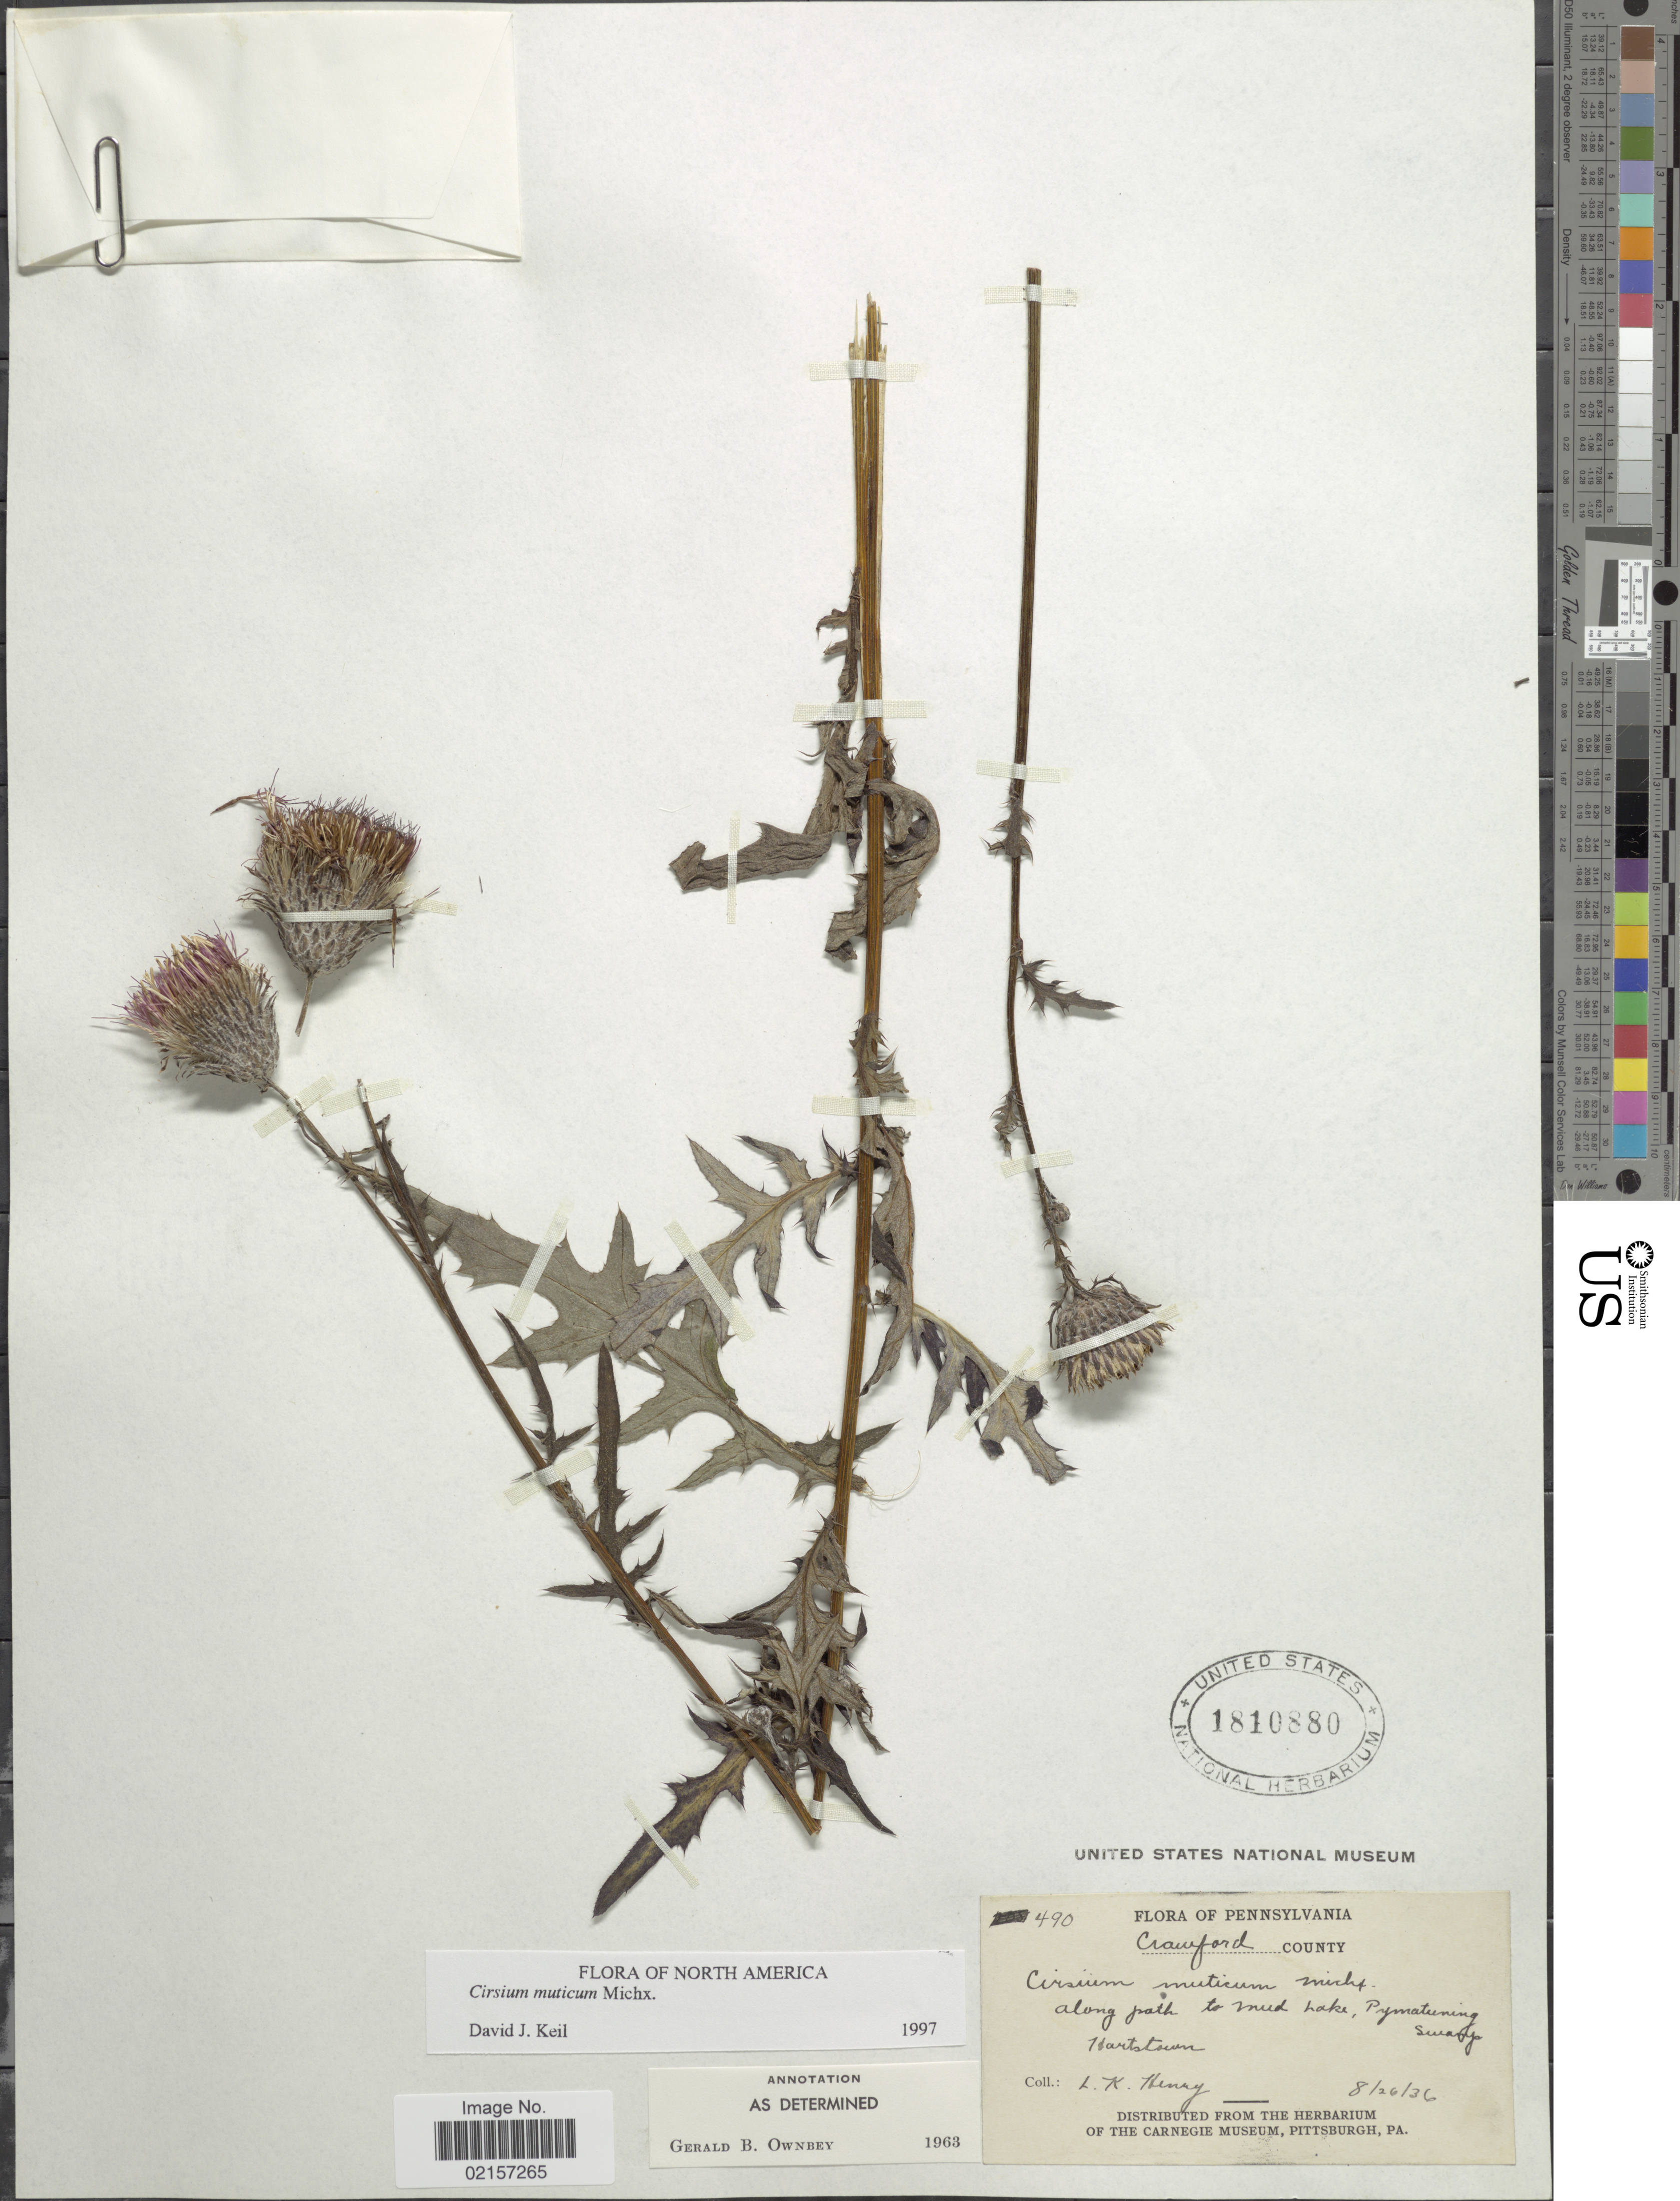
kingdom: Plantae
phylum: Tracheophyta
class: Magnoliopsida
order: Asterales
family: Asteraceae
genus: Cirsium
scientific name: Cirsium muticum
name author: Michx.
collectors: L. K. Henry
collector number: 490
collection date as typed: Transcribed d/m/y: 26/8/36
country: United States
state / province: Pennsylvania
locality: Crawford County, along path to Mud Lake, Pymatuning Swamp, Hartstown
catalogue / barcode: US 1810880